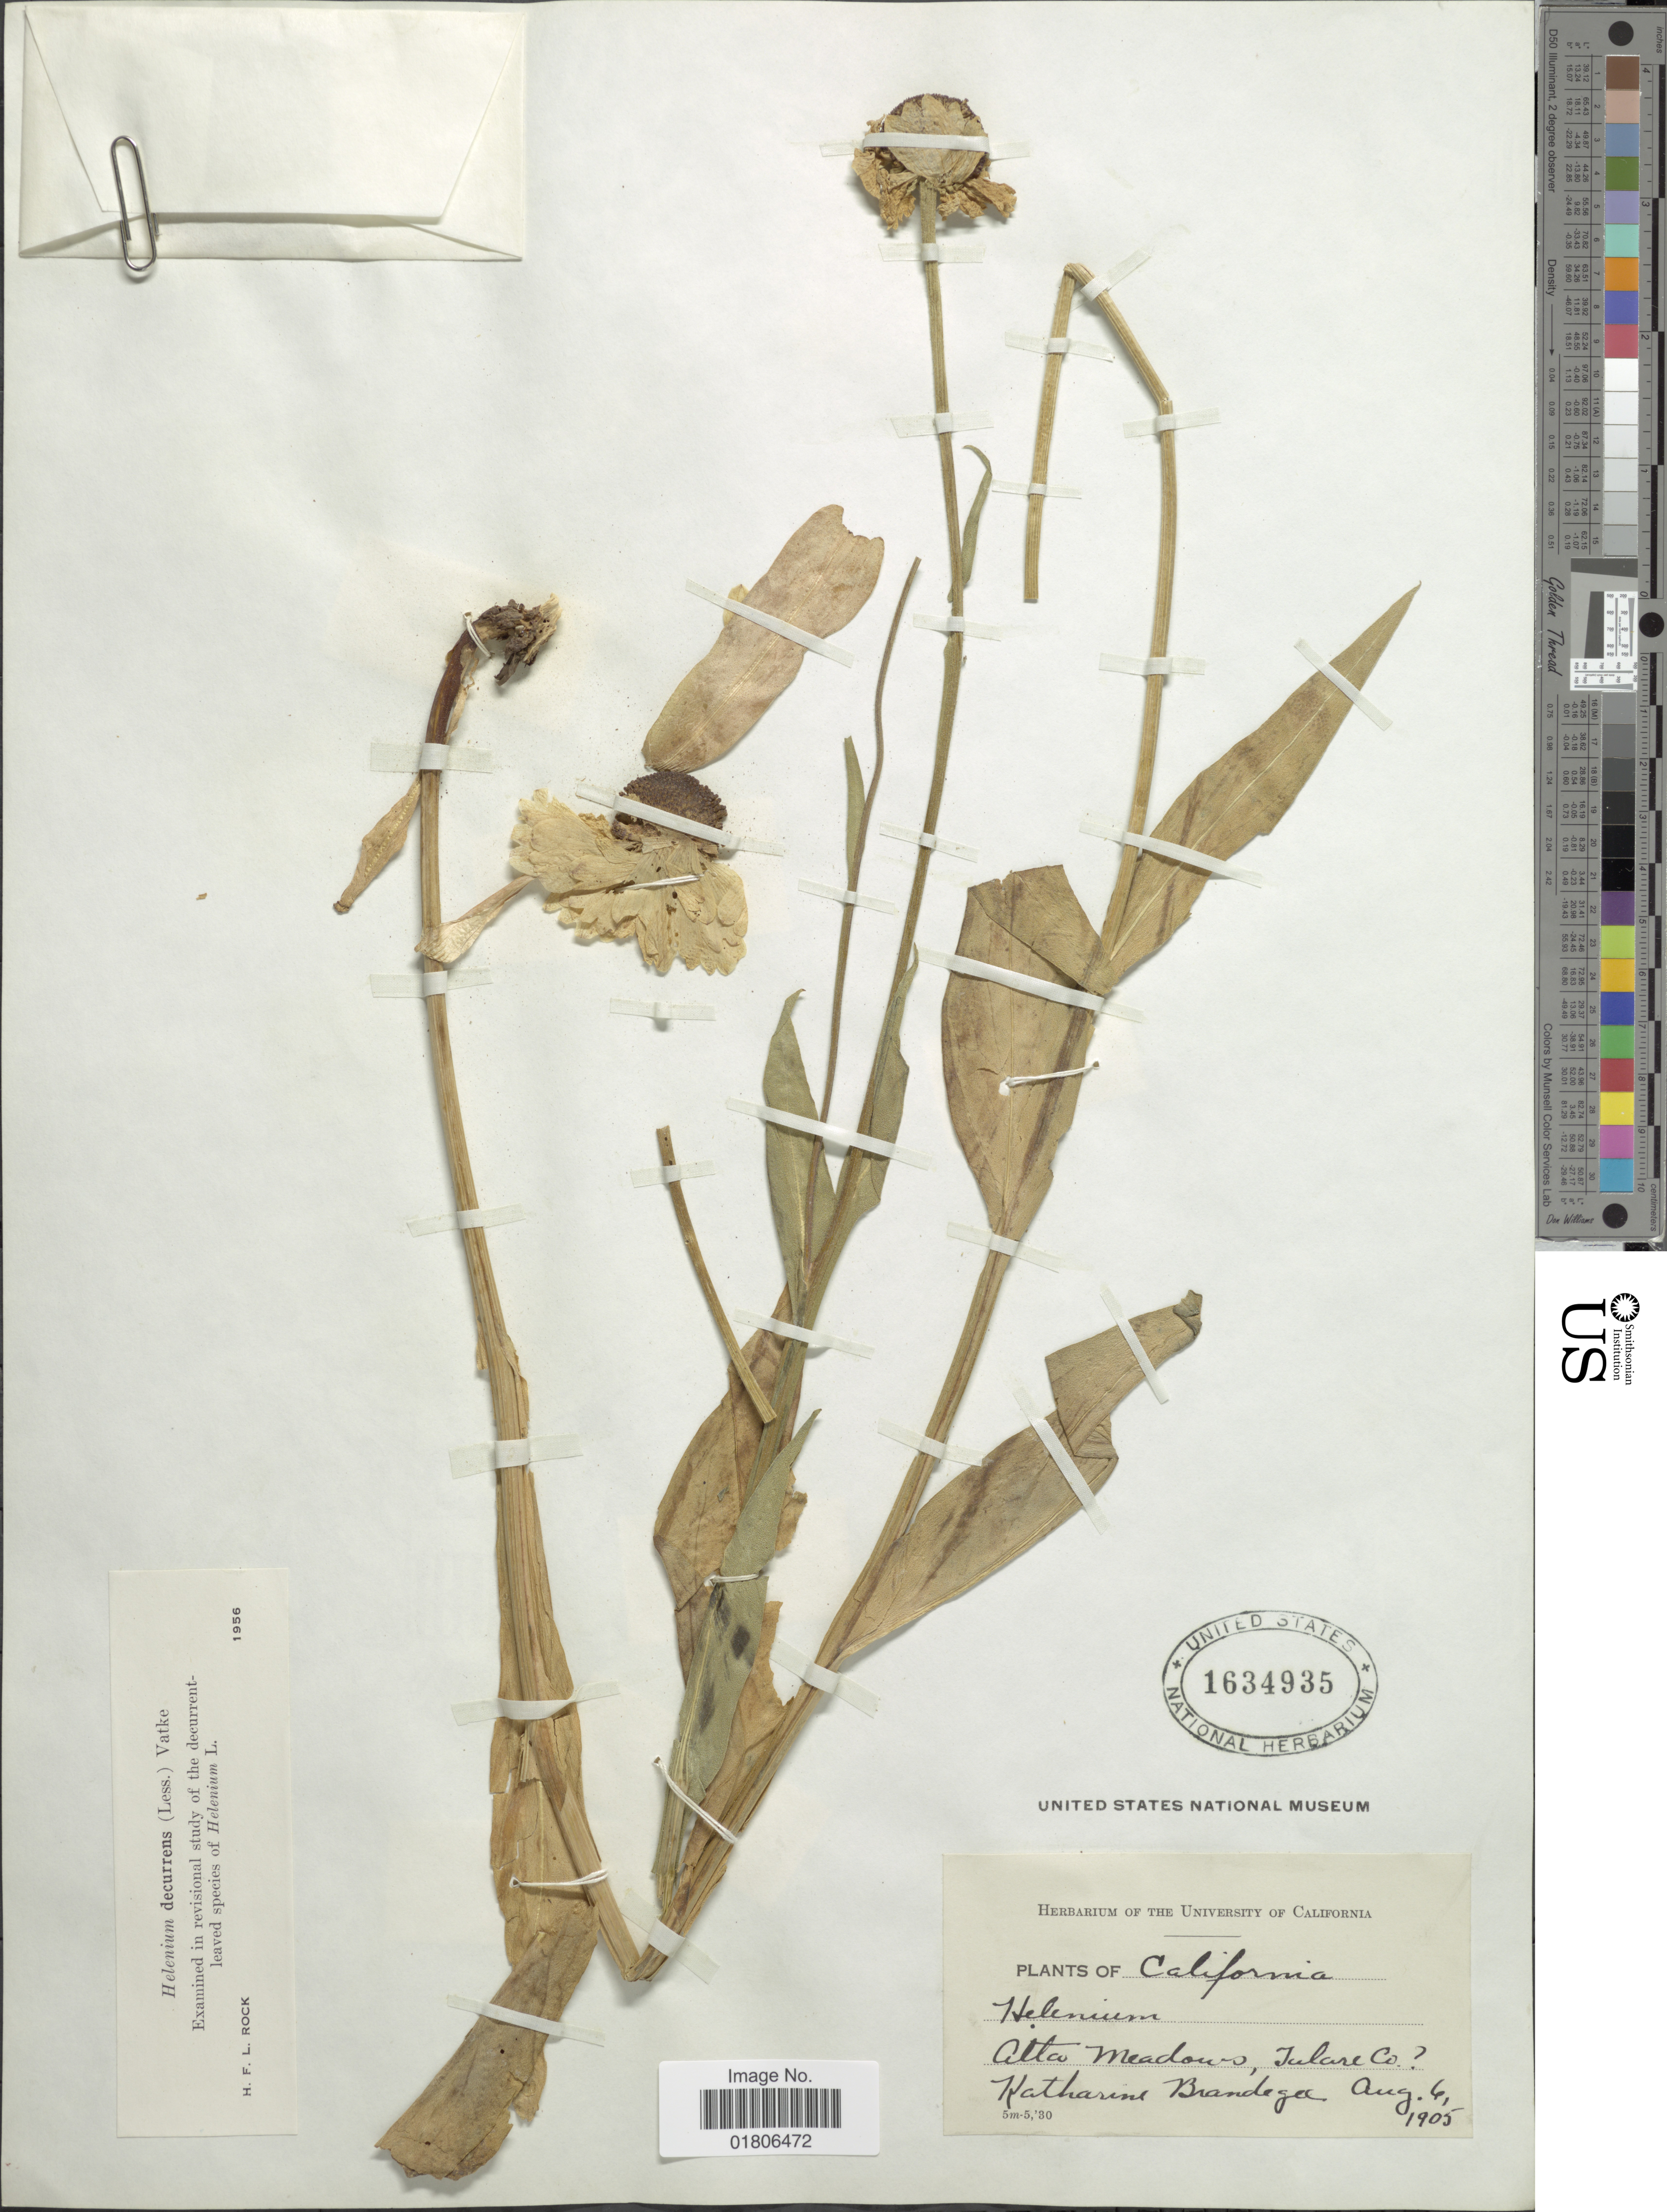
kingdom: Plantae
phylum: Tracheophyta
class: Magnoliopsida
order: Asterales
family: Asteraceae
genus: Helenium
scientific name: Helenium puberulum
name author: DC.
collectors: M. K. Brandegee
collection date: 1905-08-06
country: United States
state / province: California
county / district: Tulare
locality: Alta Meadows, Tulare Co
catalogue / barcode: US 1634935